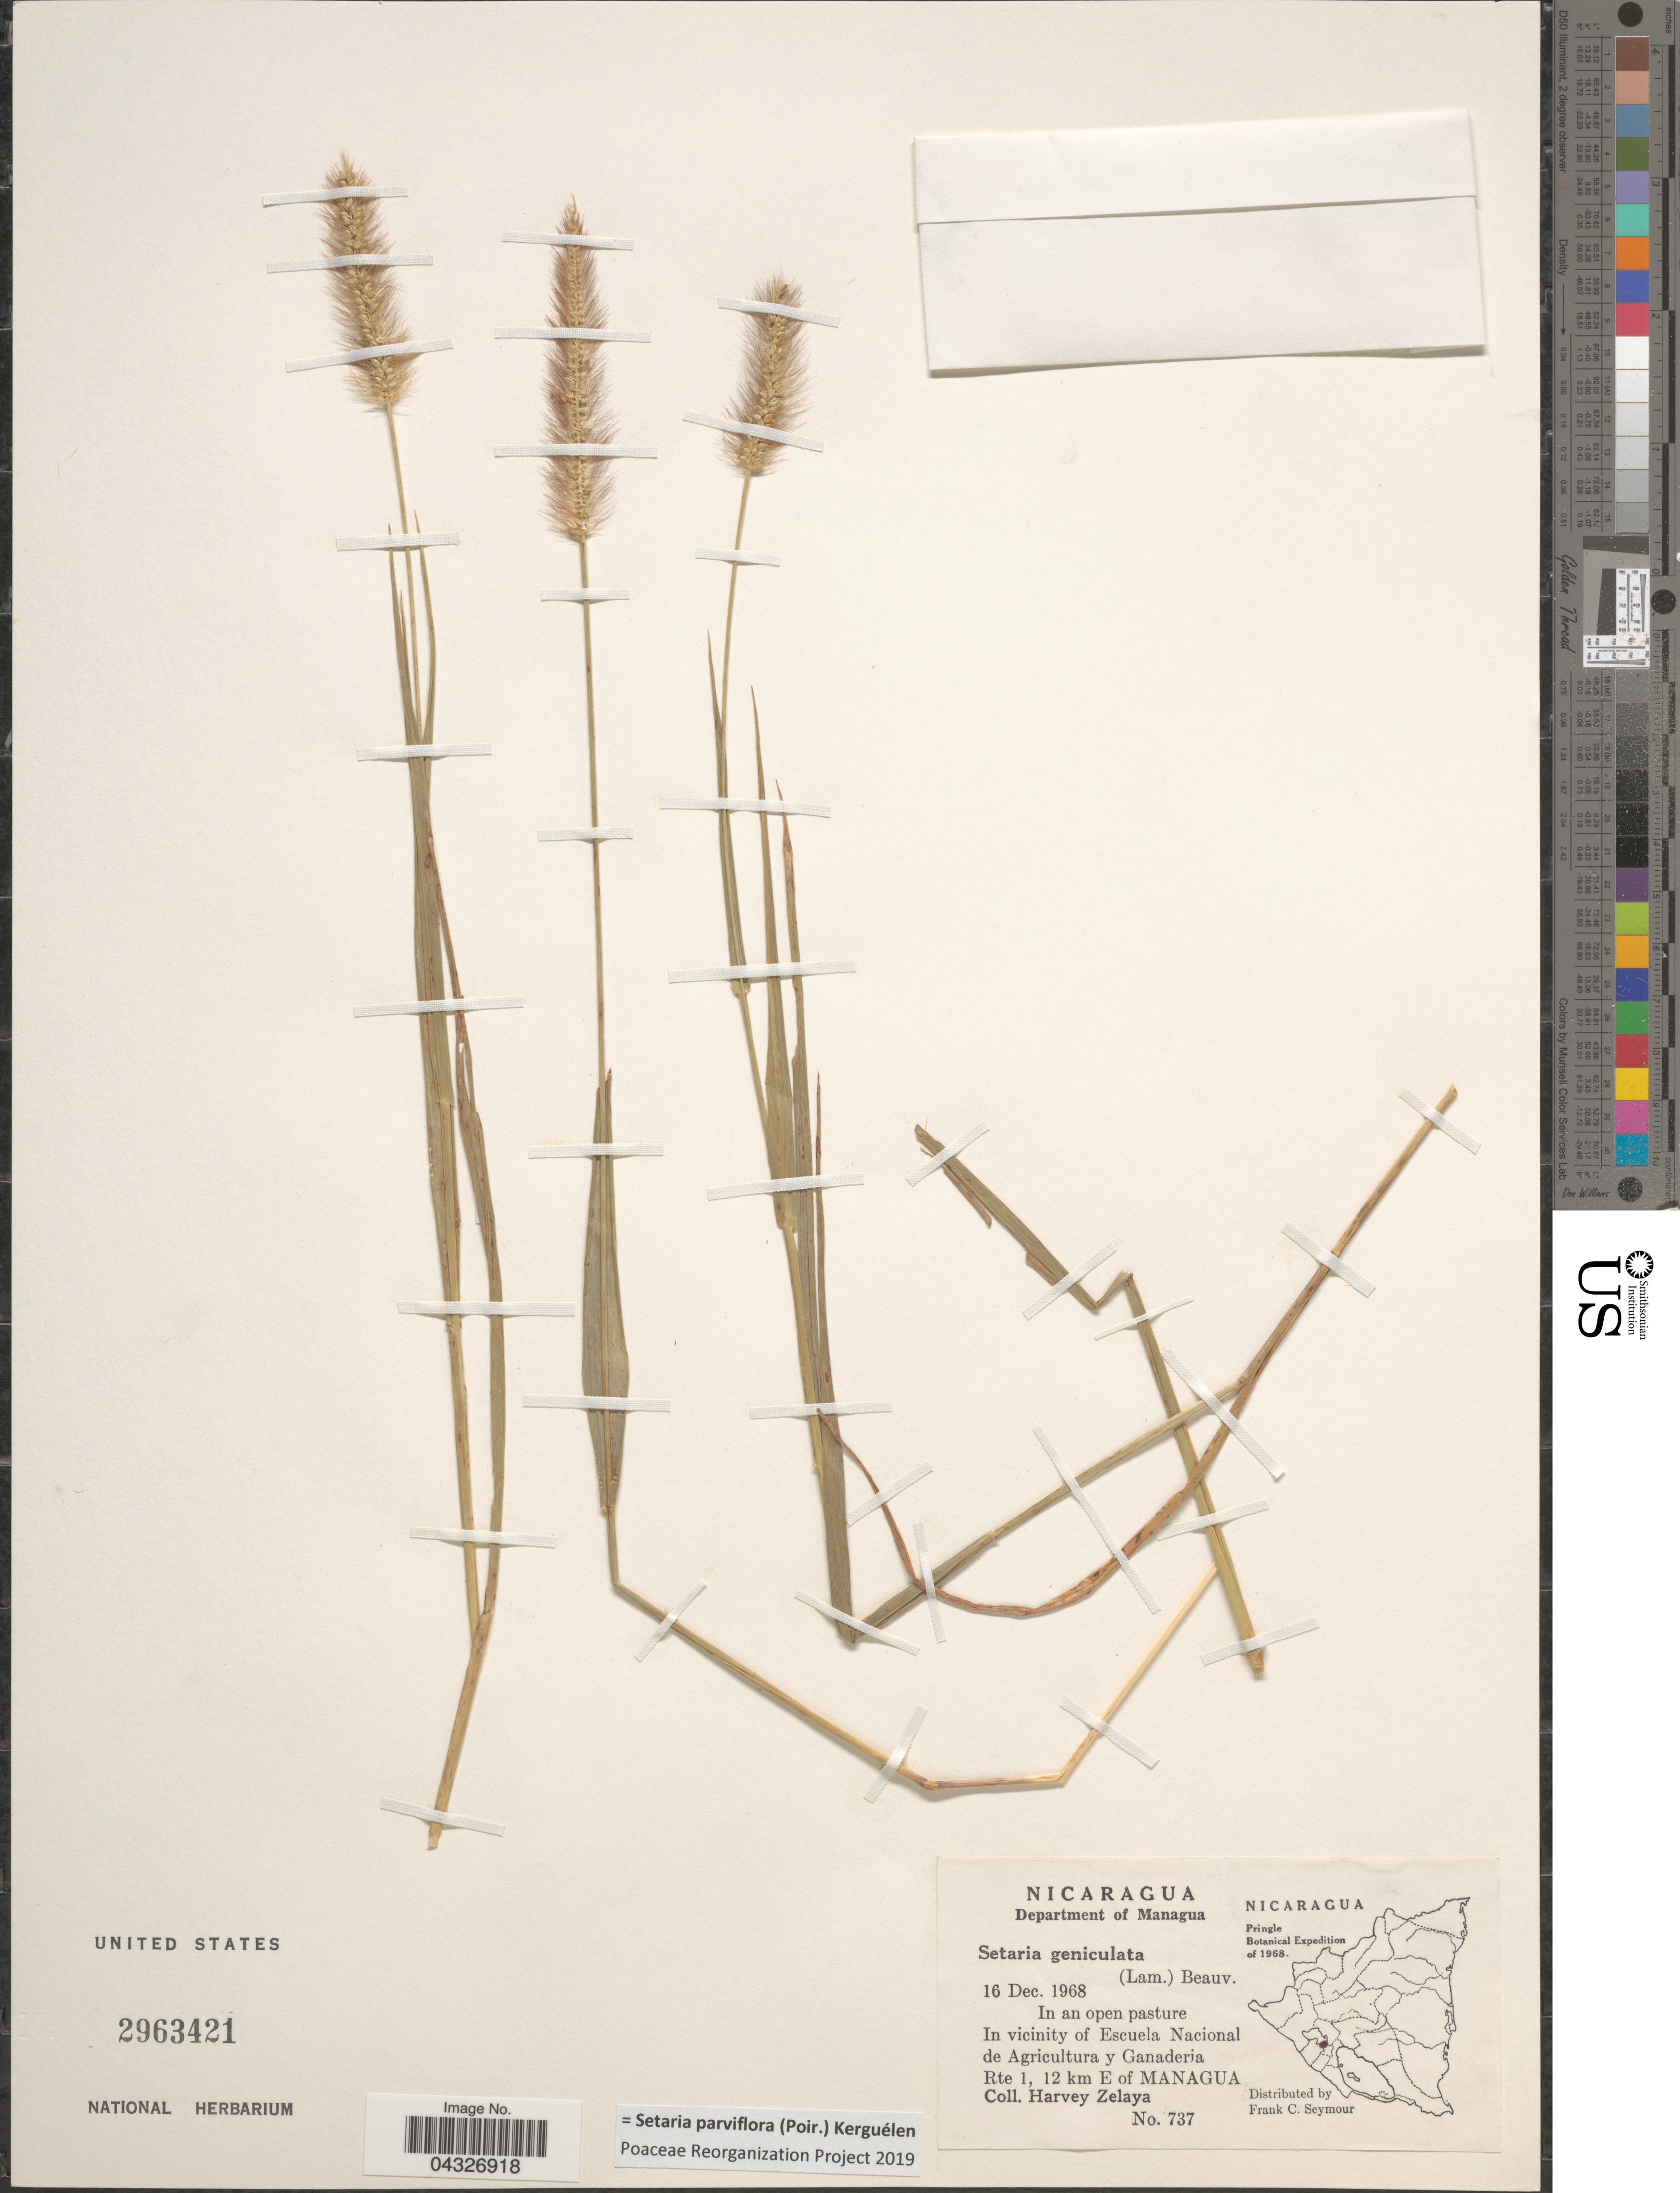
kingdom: Plantae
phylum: Tracheophyta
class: Liliopsida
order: Poales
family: Poaceae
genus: Setaria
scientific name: Setaria parviflora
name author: (Poir.) Kerguélen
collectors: H. Zelaya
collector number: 737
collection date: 1968-12-16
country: Nicaragua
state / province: Managua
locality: Department of Managua. Pringle Botanical Expedition of 1968. In vicinity of Escuela Nacional de Agricultura y Ganaderia. Rte 1, 12 km E of Managua.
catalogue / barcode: US 2963421